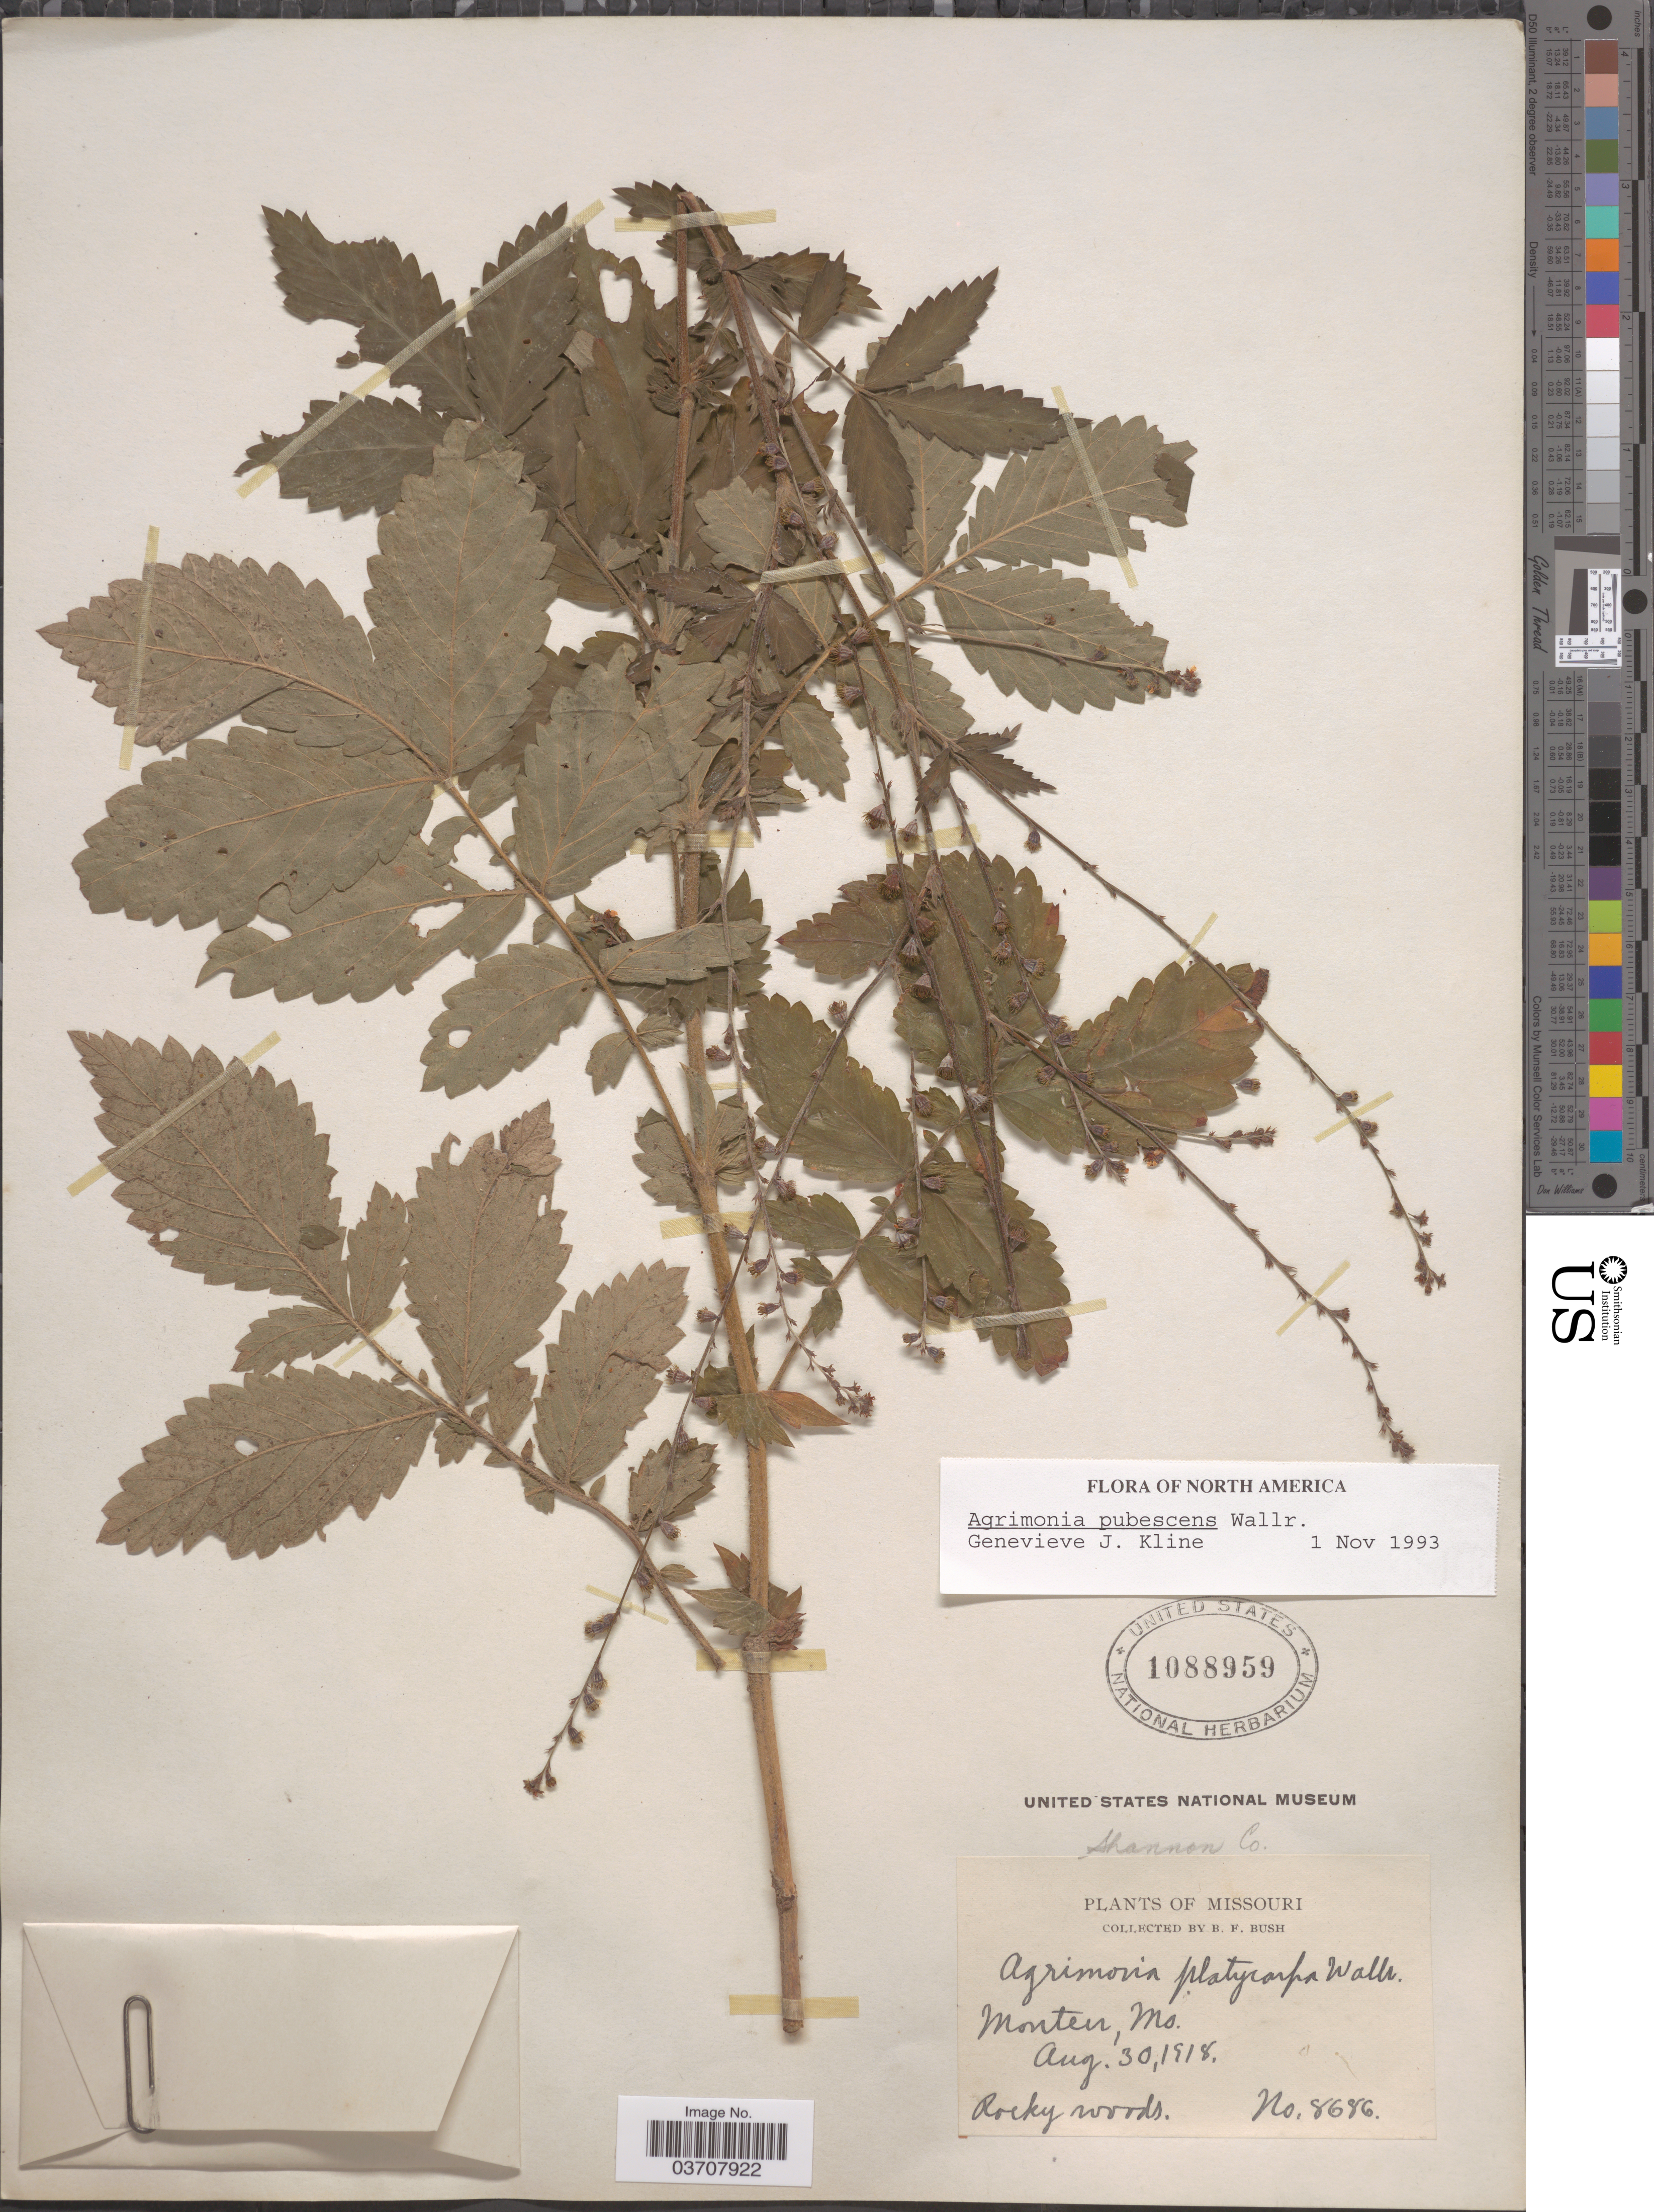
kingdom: Plantae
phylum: Tracheophyta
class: Magnoliopsida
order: Rosales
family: Rosaceae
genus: Agrimonia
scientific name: Agrimonia pubescens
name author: Wallr.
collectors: B. F. Bush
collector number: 8686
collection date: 1918-08-30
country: United States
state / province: Missouri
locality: Monteer.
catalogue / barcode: US 1088959